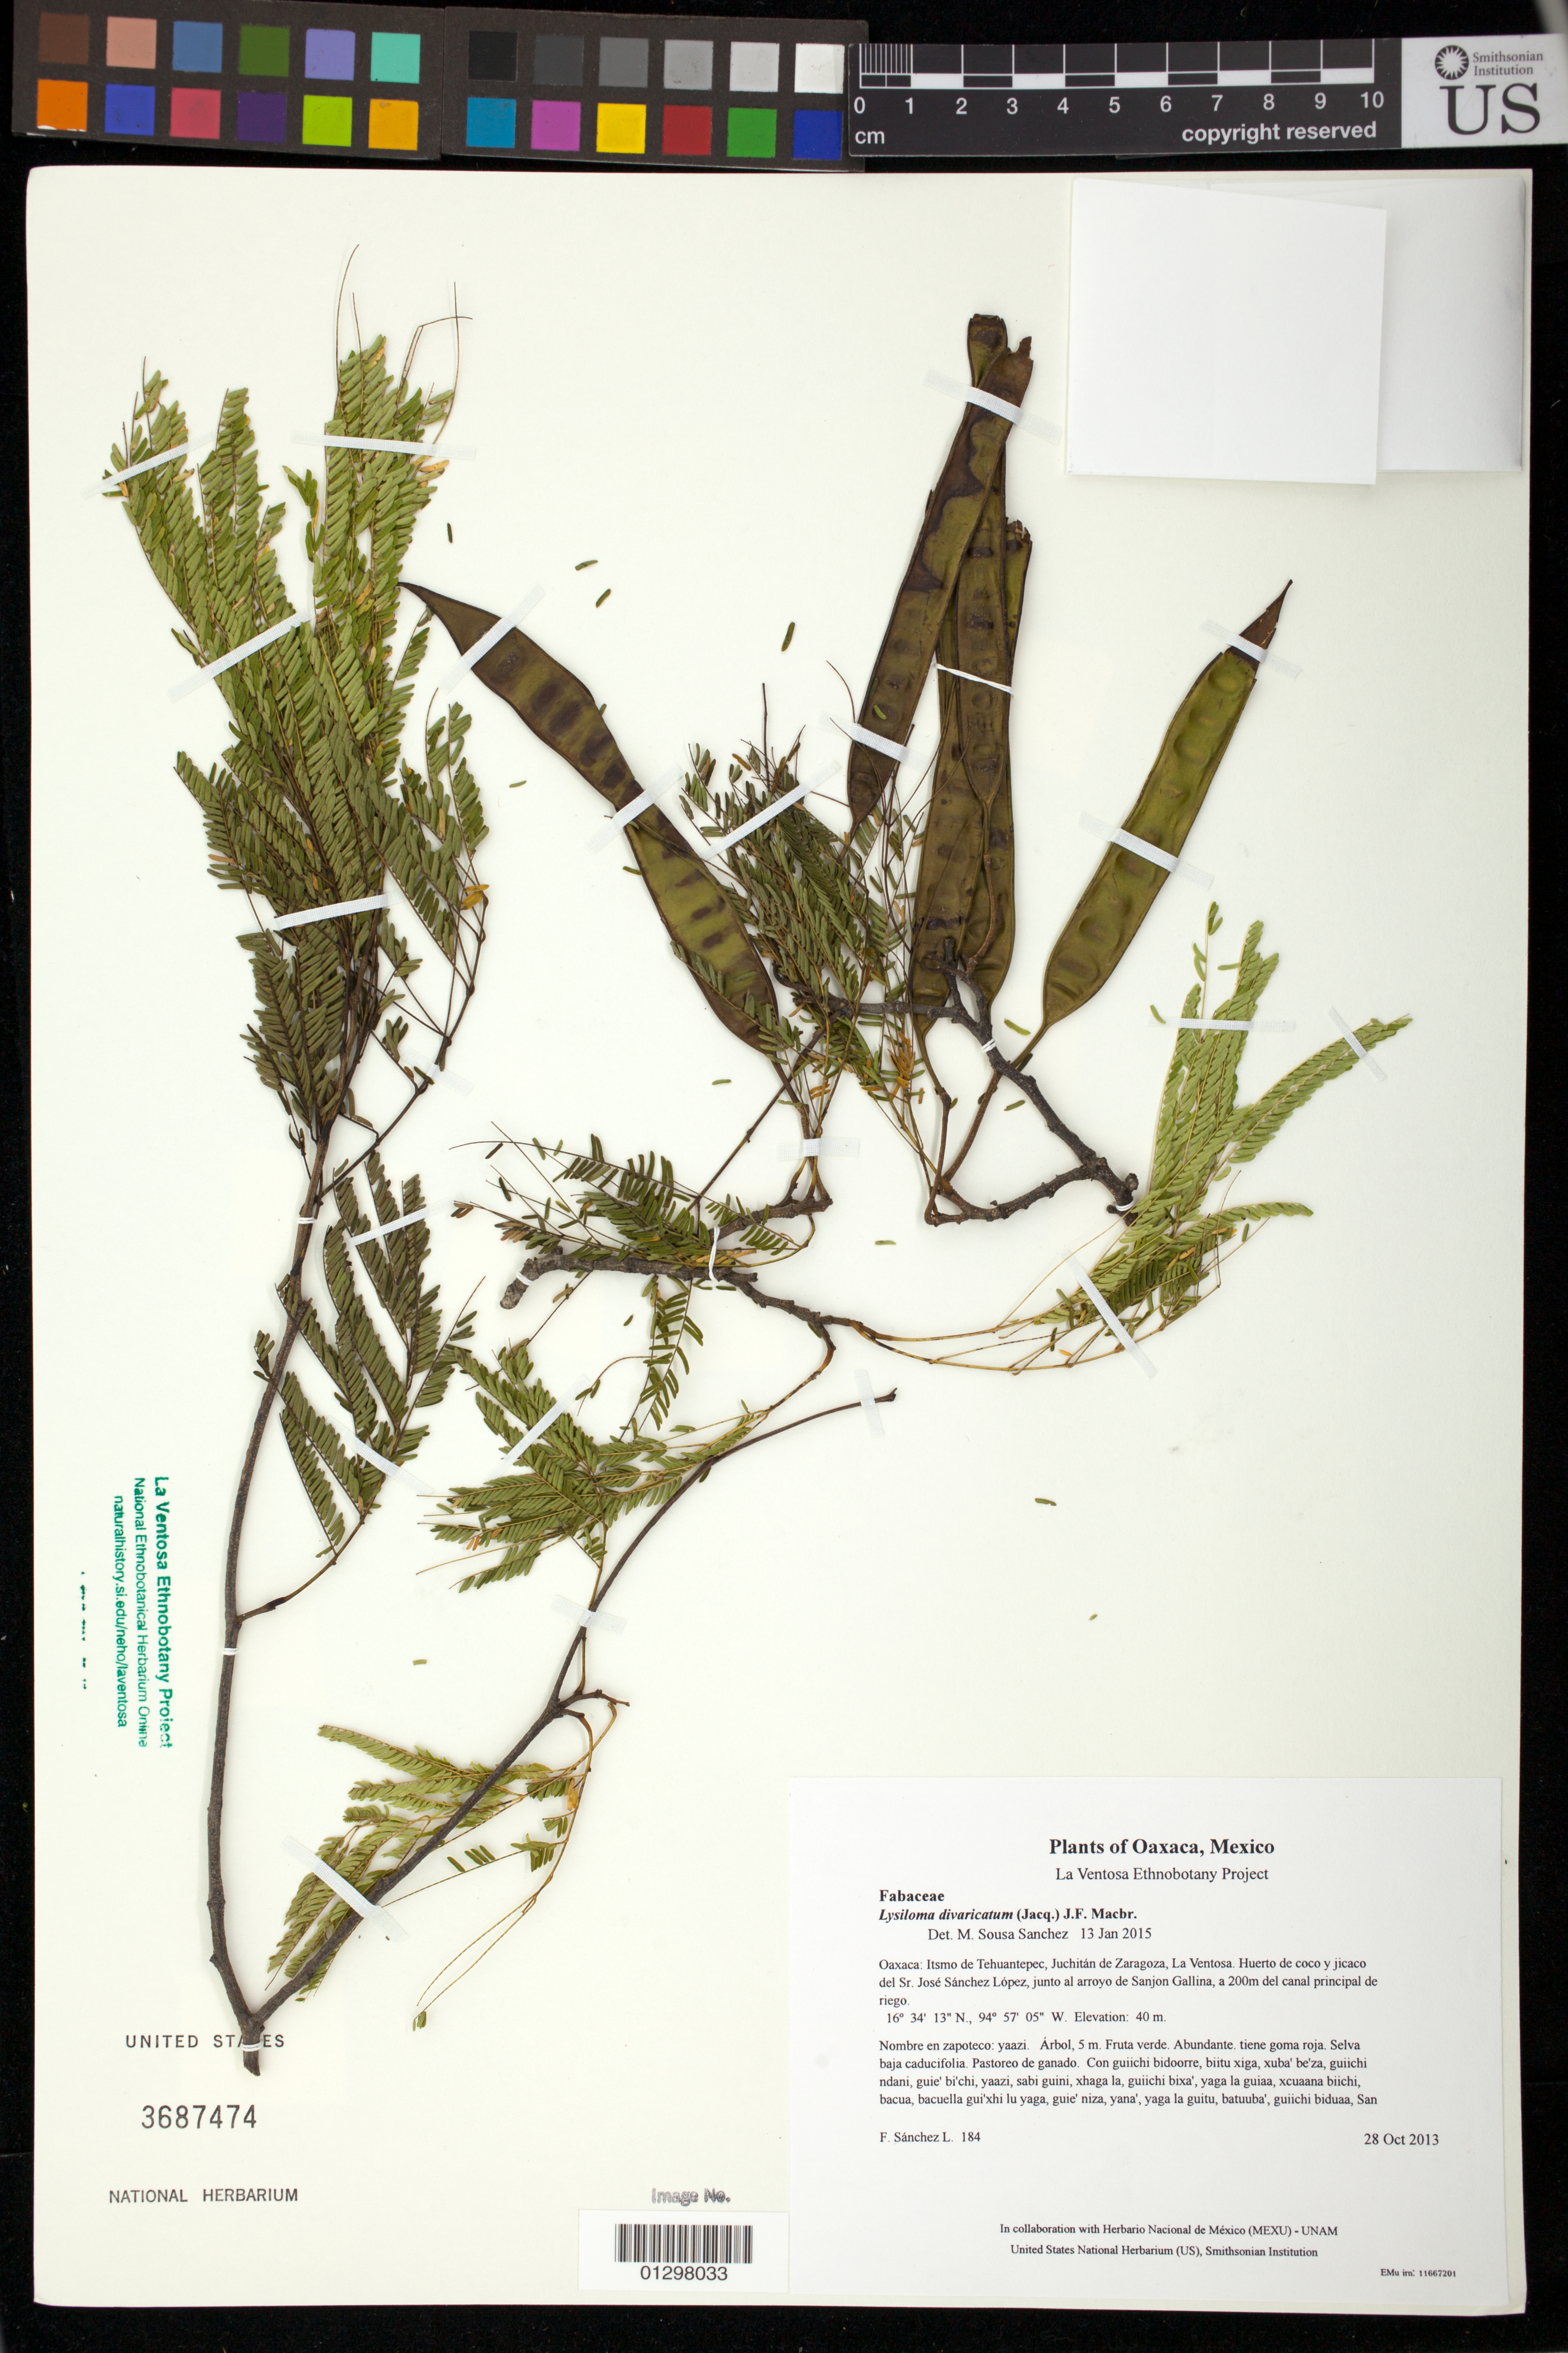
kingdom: Plantae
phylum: Tracheophyta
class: Magnoliopsida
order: Fabales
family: Fabaceae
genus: Lysiloma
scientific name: Lysiloma divaricatum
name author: (Jacq.) J.F. Macbr.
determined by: Sousa S., Mario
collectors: F. Sánchez L.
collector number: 184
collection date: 2013-10-28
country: Mexico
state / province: Oaxaca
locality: Itsmo de Tehuantepec, Juchitán de Zaragoza, La Ventosa. Huerto de coco y jicaco del Sr. José Sánchez López, junto al arroyo de Sanjon Gallina, a 200m del canal principal de riego.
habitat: Selva baja caducifolia. Pastoreo de ganado.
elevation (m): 40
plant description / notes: JEBOT, MEXU, SERO, US; Yaga. 5 m. Cuaananaxhi naga'. Stale.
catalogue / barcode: US 3687474